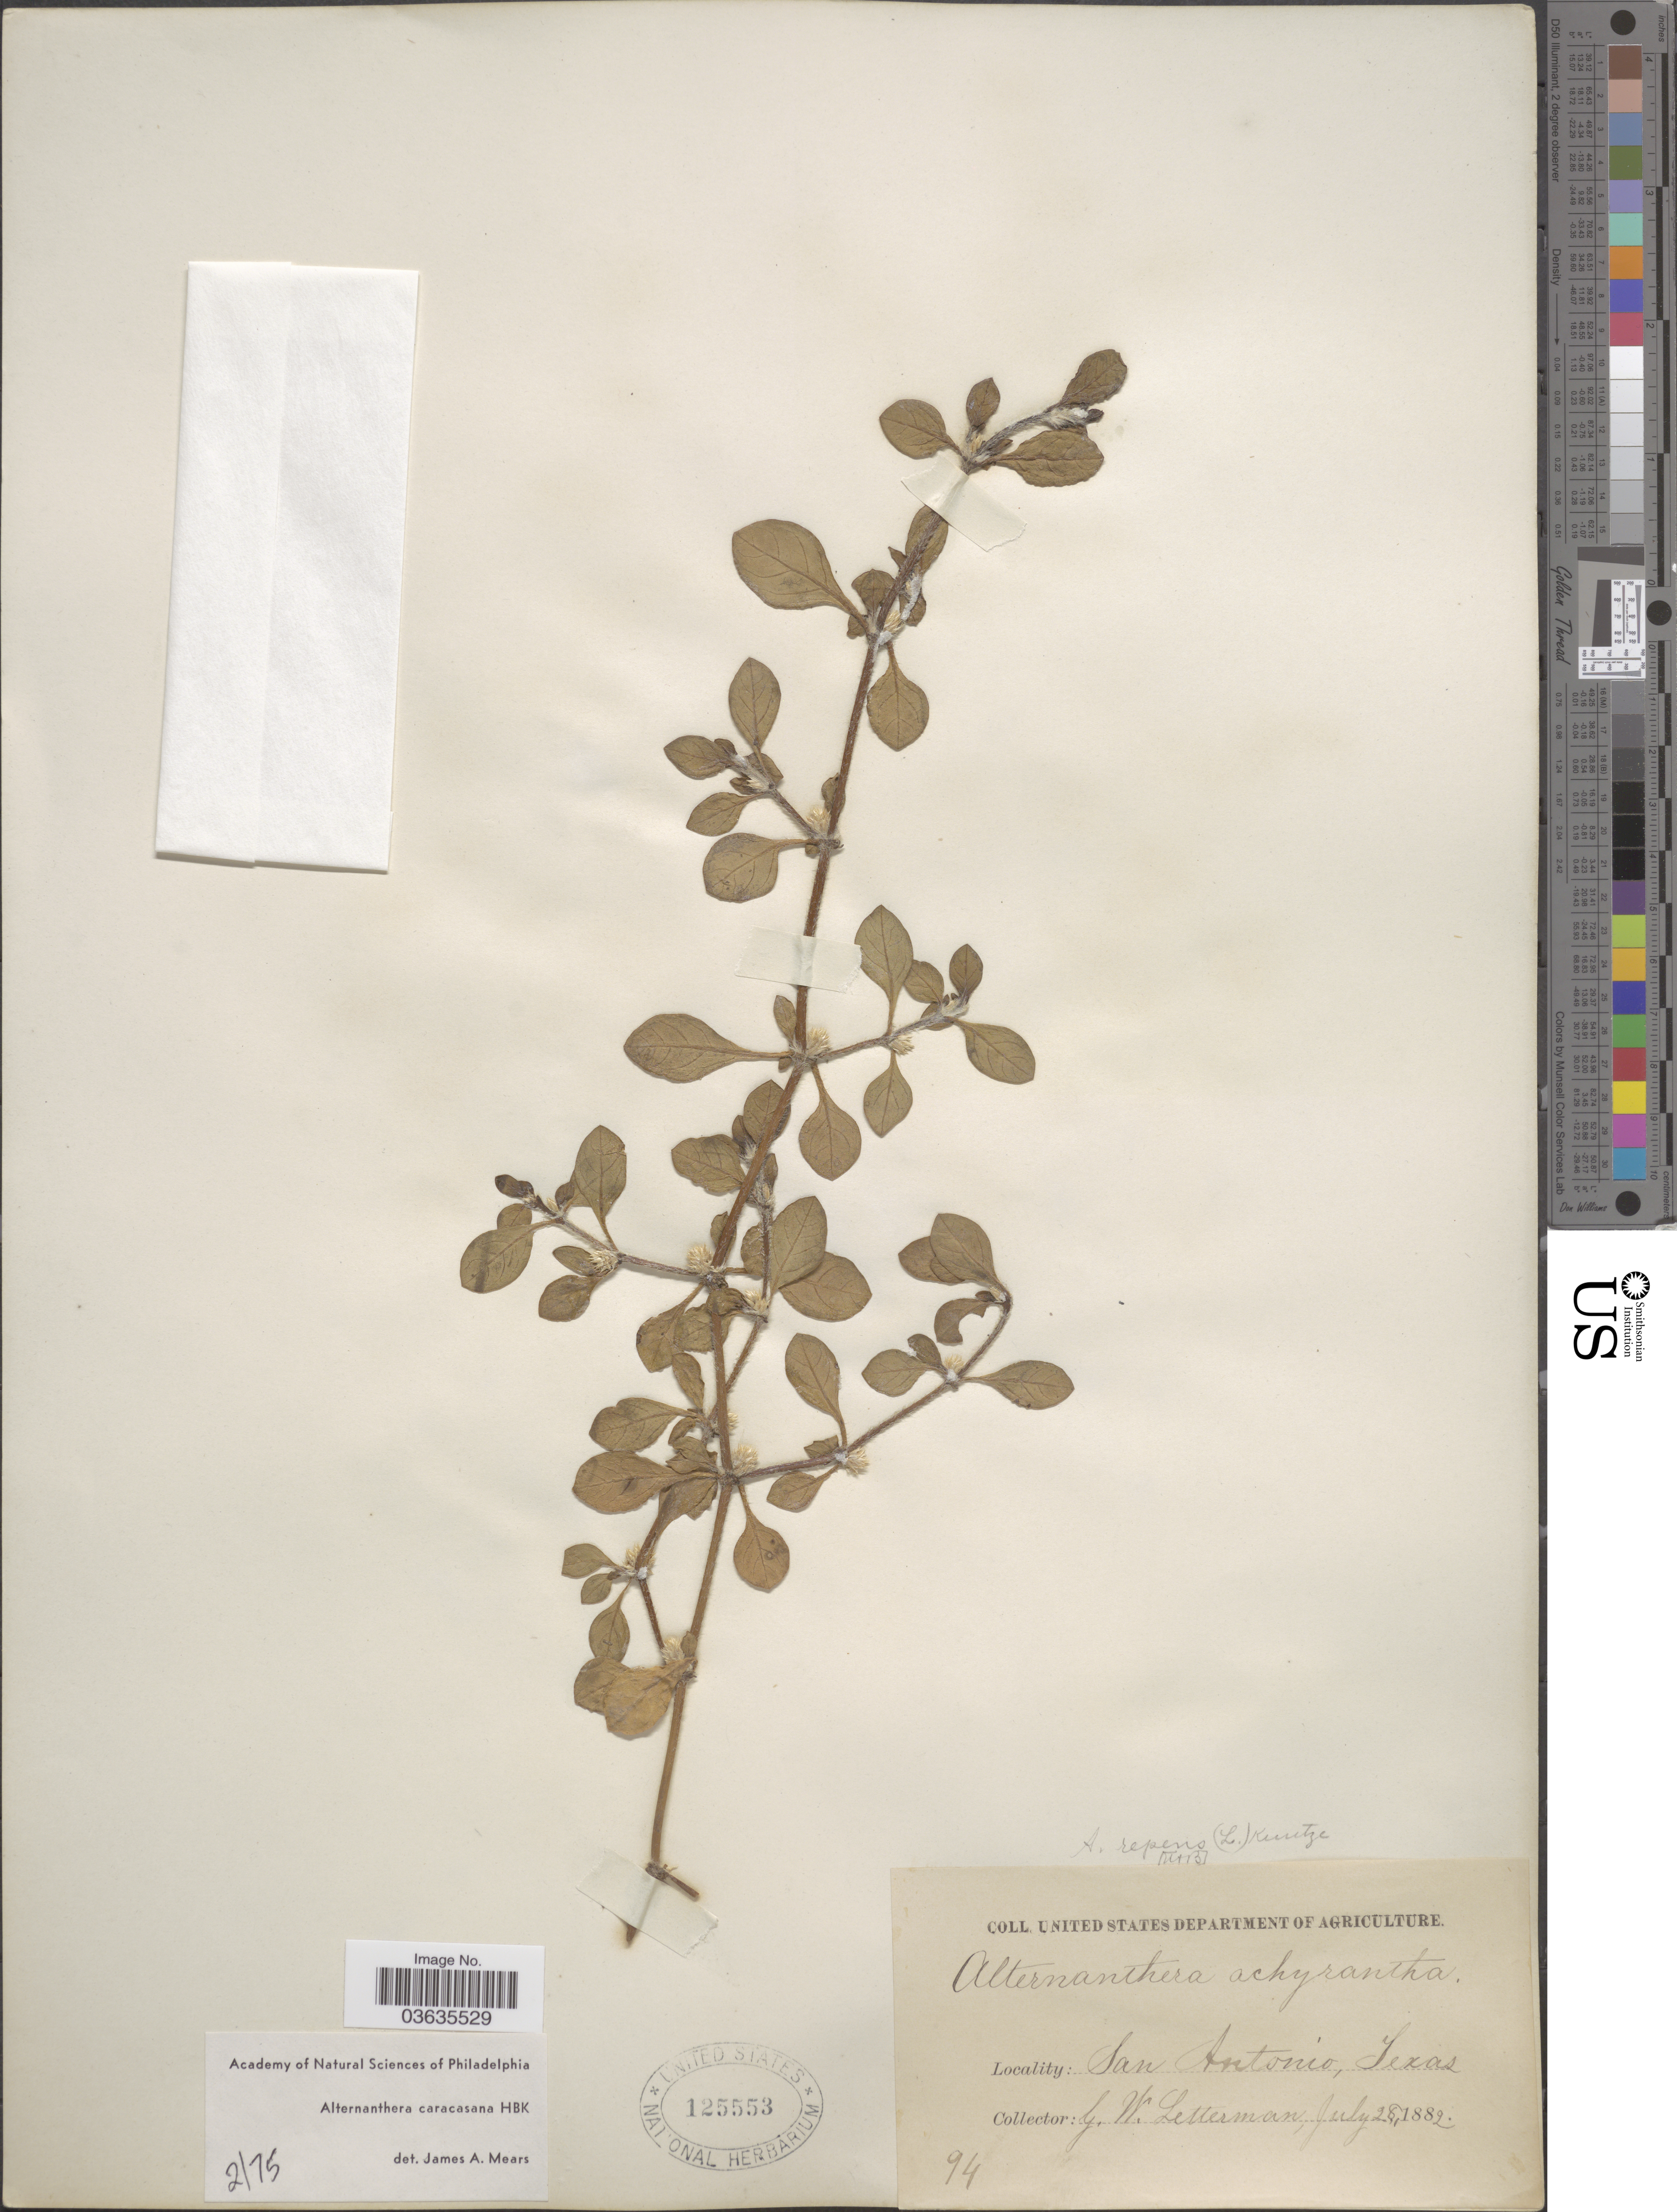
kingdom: Plantae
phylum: Tracheophyta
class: Magnoliopsida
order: Caryophyllales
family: Amaranthaceae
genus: Alternanthera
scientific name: Alternanthera caracasana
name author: Kunth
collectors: G. W. Letterman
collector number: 94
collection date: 1882-07-28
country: United States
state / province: Texas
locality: San Antonio.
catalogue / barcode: US 125553